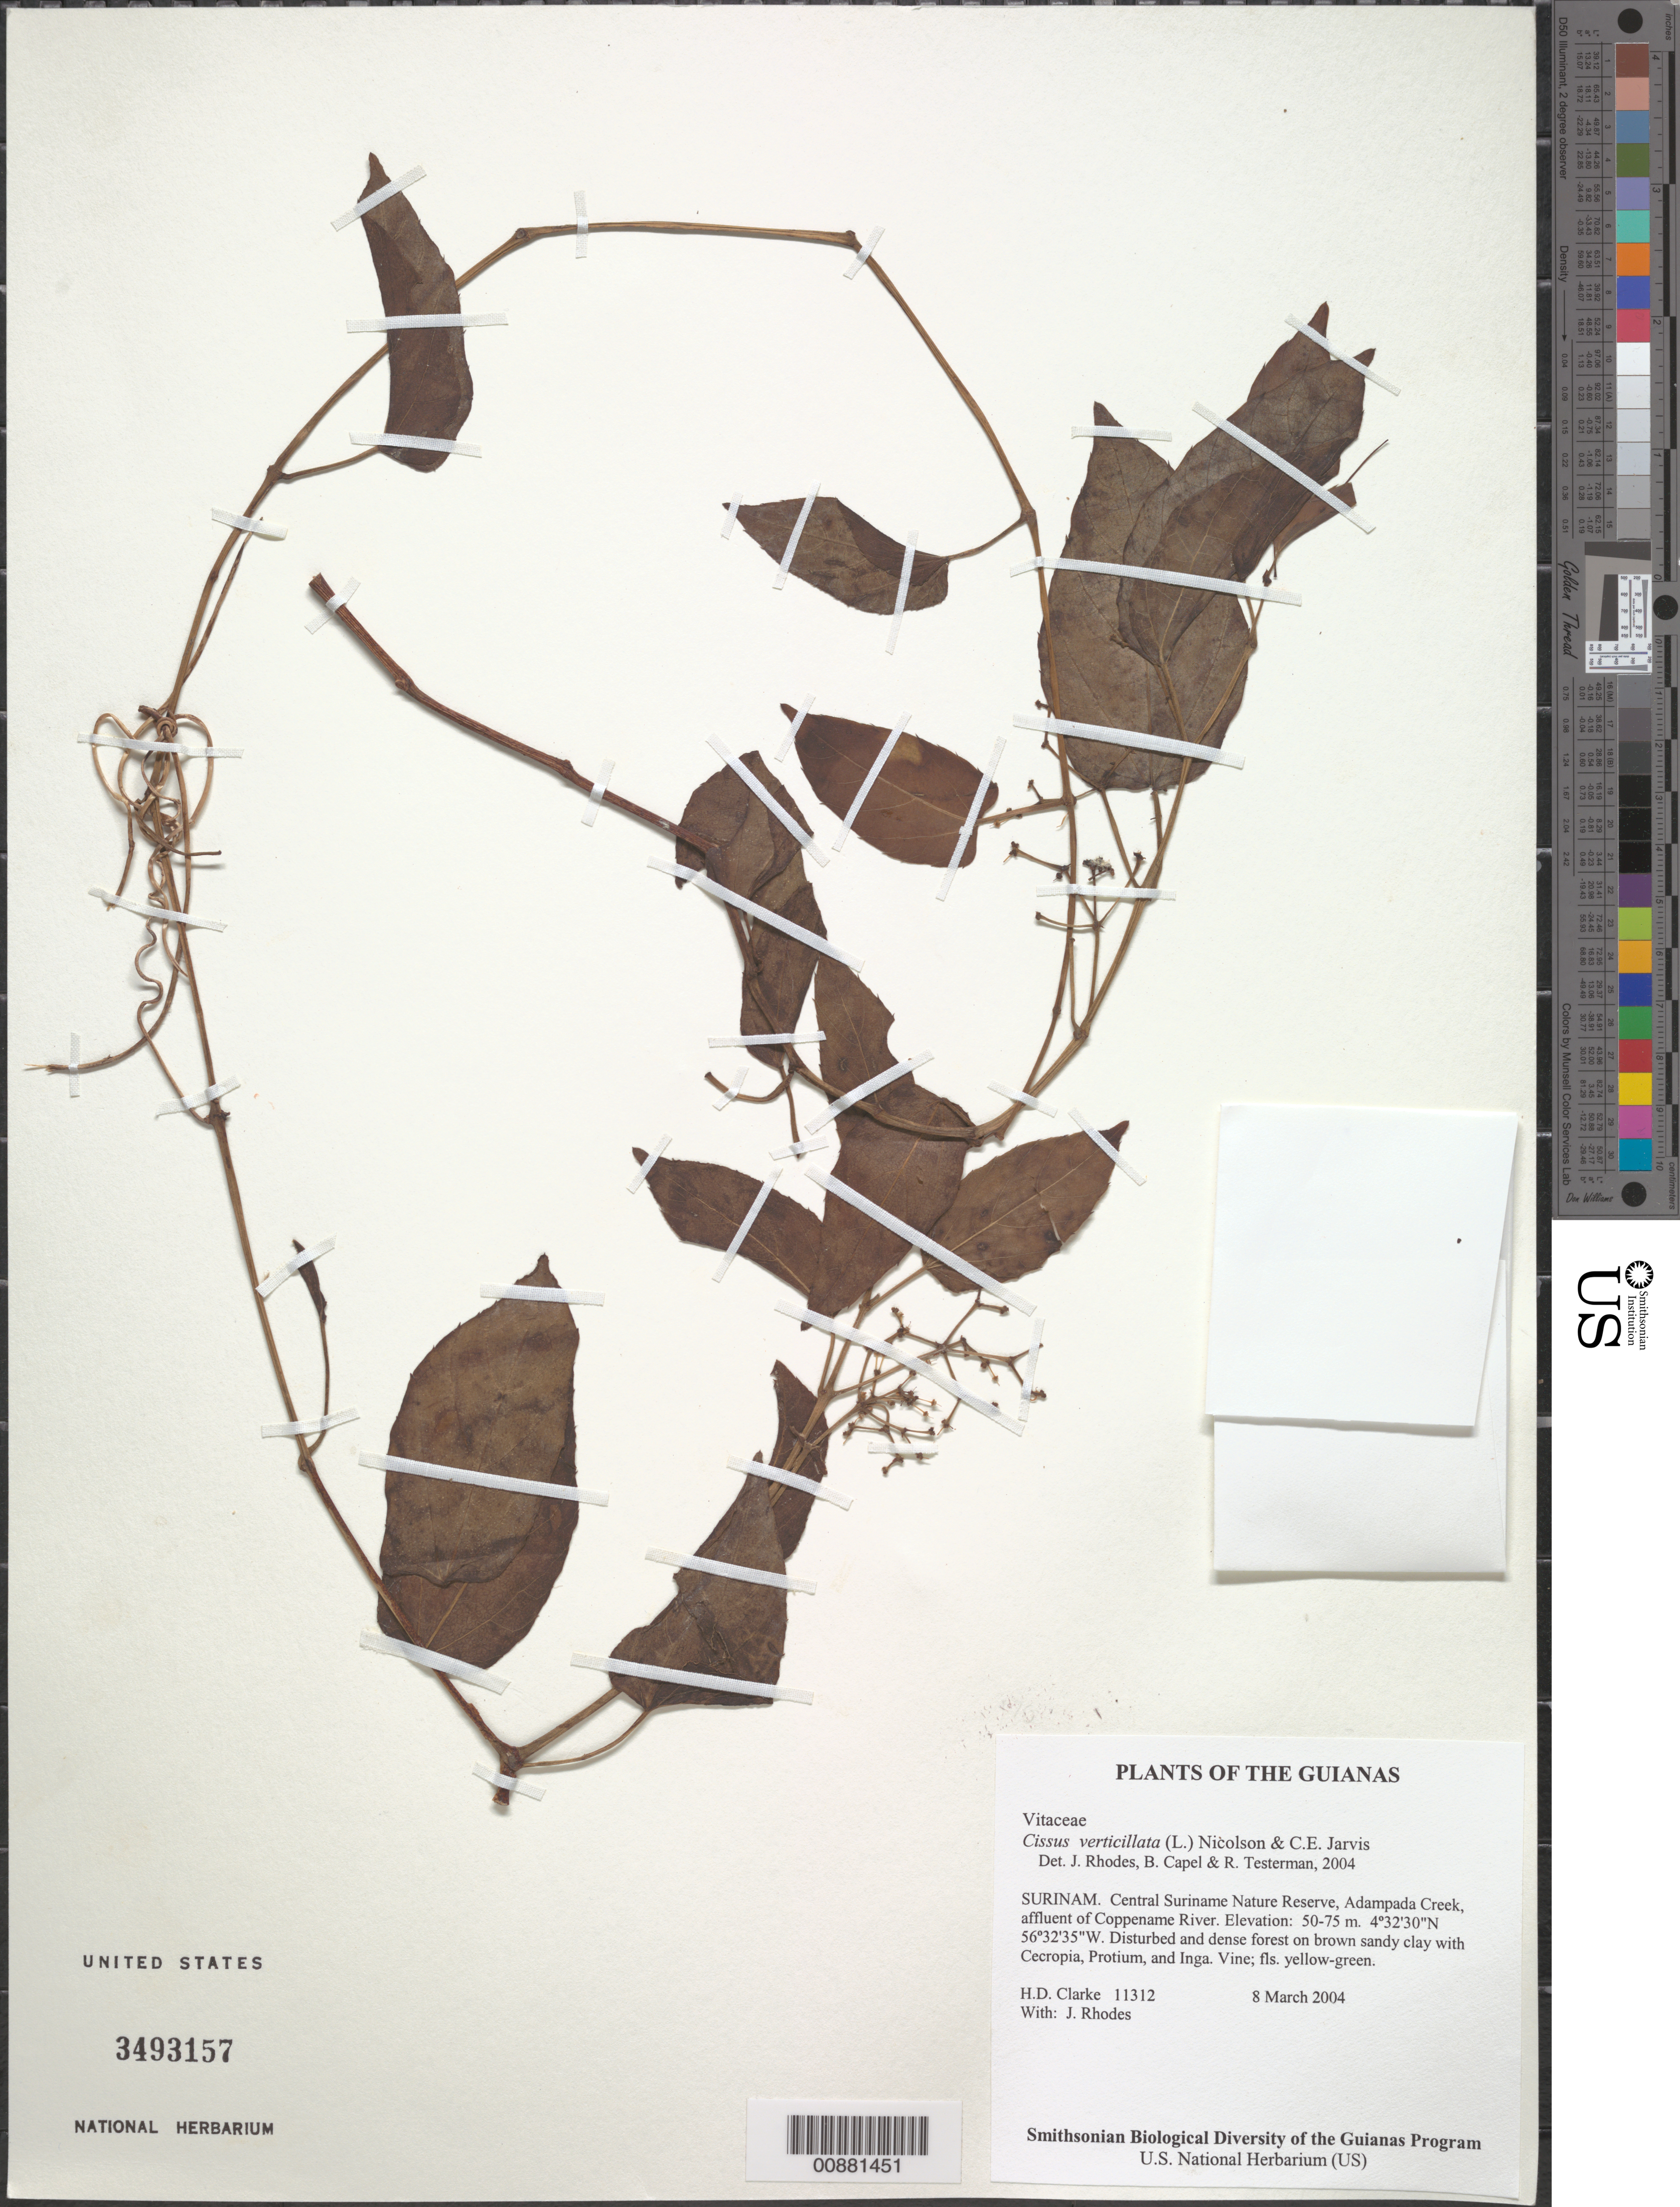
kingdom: Plantae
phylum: Tracheophyta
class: Magnoliopsida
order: Vitales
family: Vitaceae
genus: Cissus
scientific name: Cissus verticillata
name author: (L.) Nicolson & C.E. Jarvis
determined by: Rhodes, J.; Capel, B.; Testerman, R.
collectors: H. D. Clarke & J. Rhodes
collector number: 11312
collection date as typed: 8 March 2004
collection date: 2004-03-08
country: Suriname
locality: Central Suriname Nature Reserve, Adampada Creek, affluent of Coppename River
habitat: Disturbed and dense forest on brown sandy clay with Cecropia, Protium, and Inga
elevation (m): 50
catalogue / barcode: US 3493157